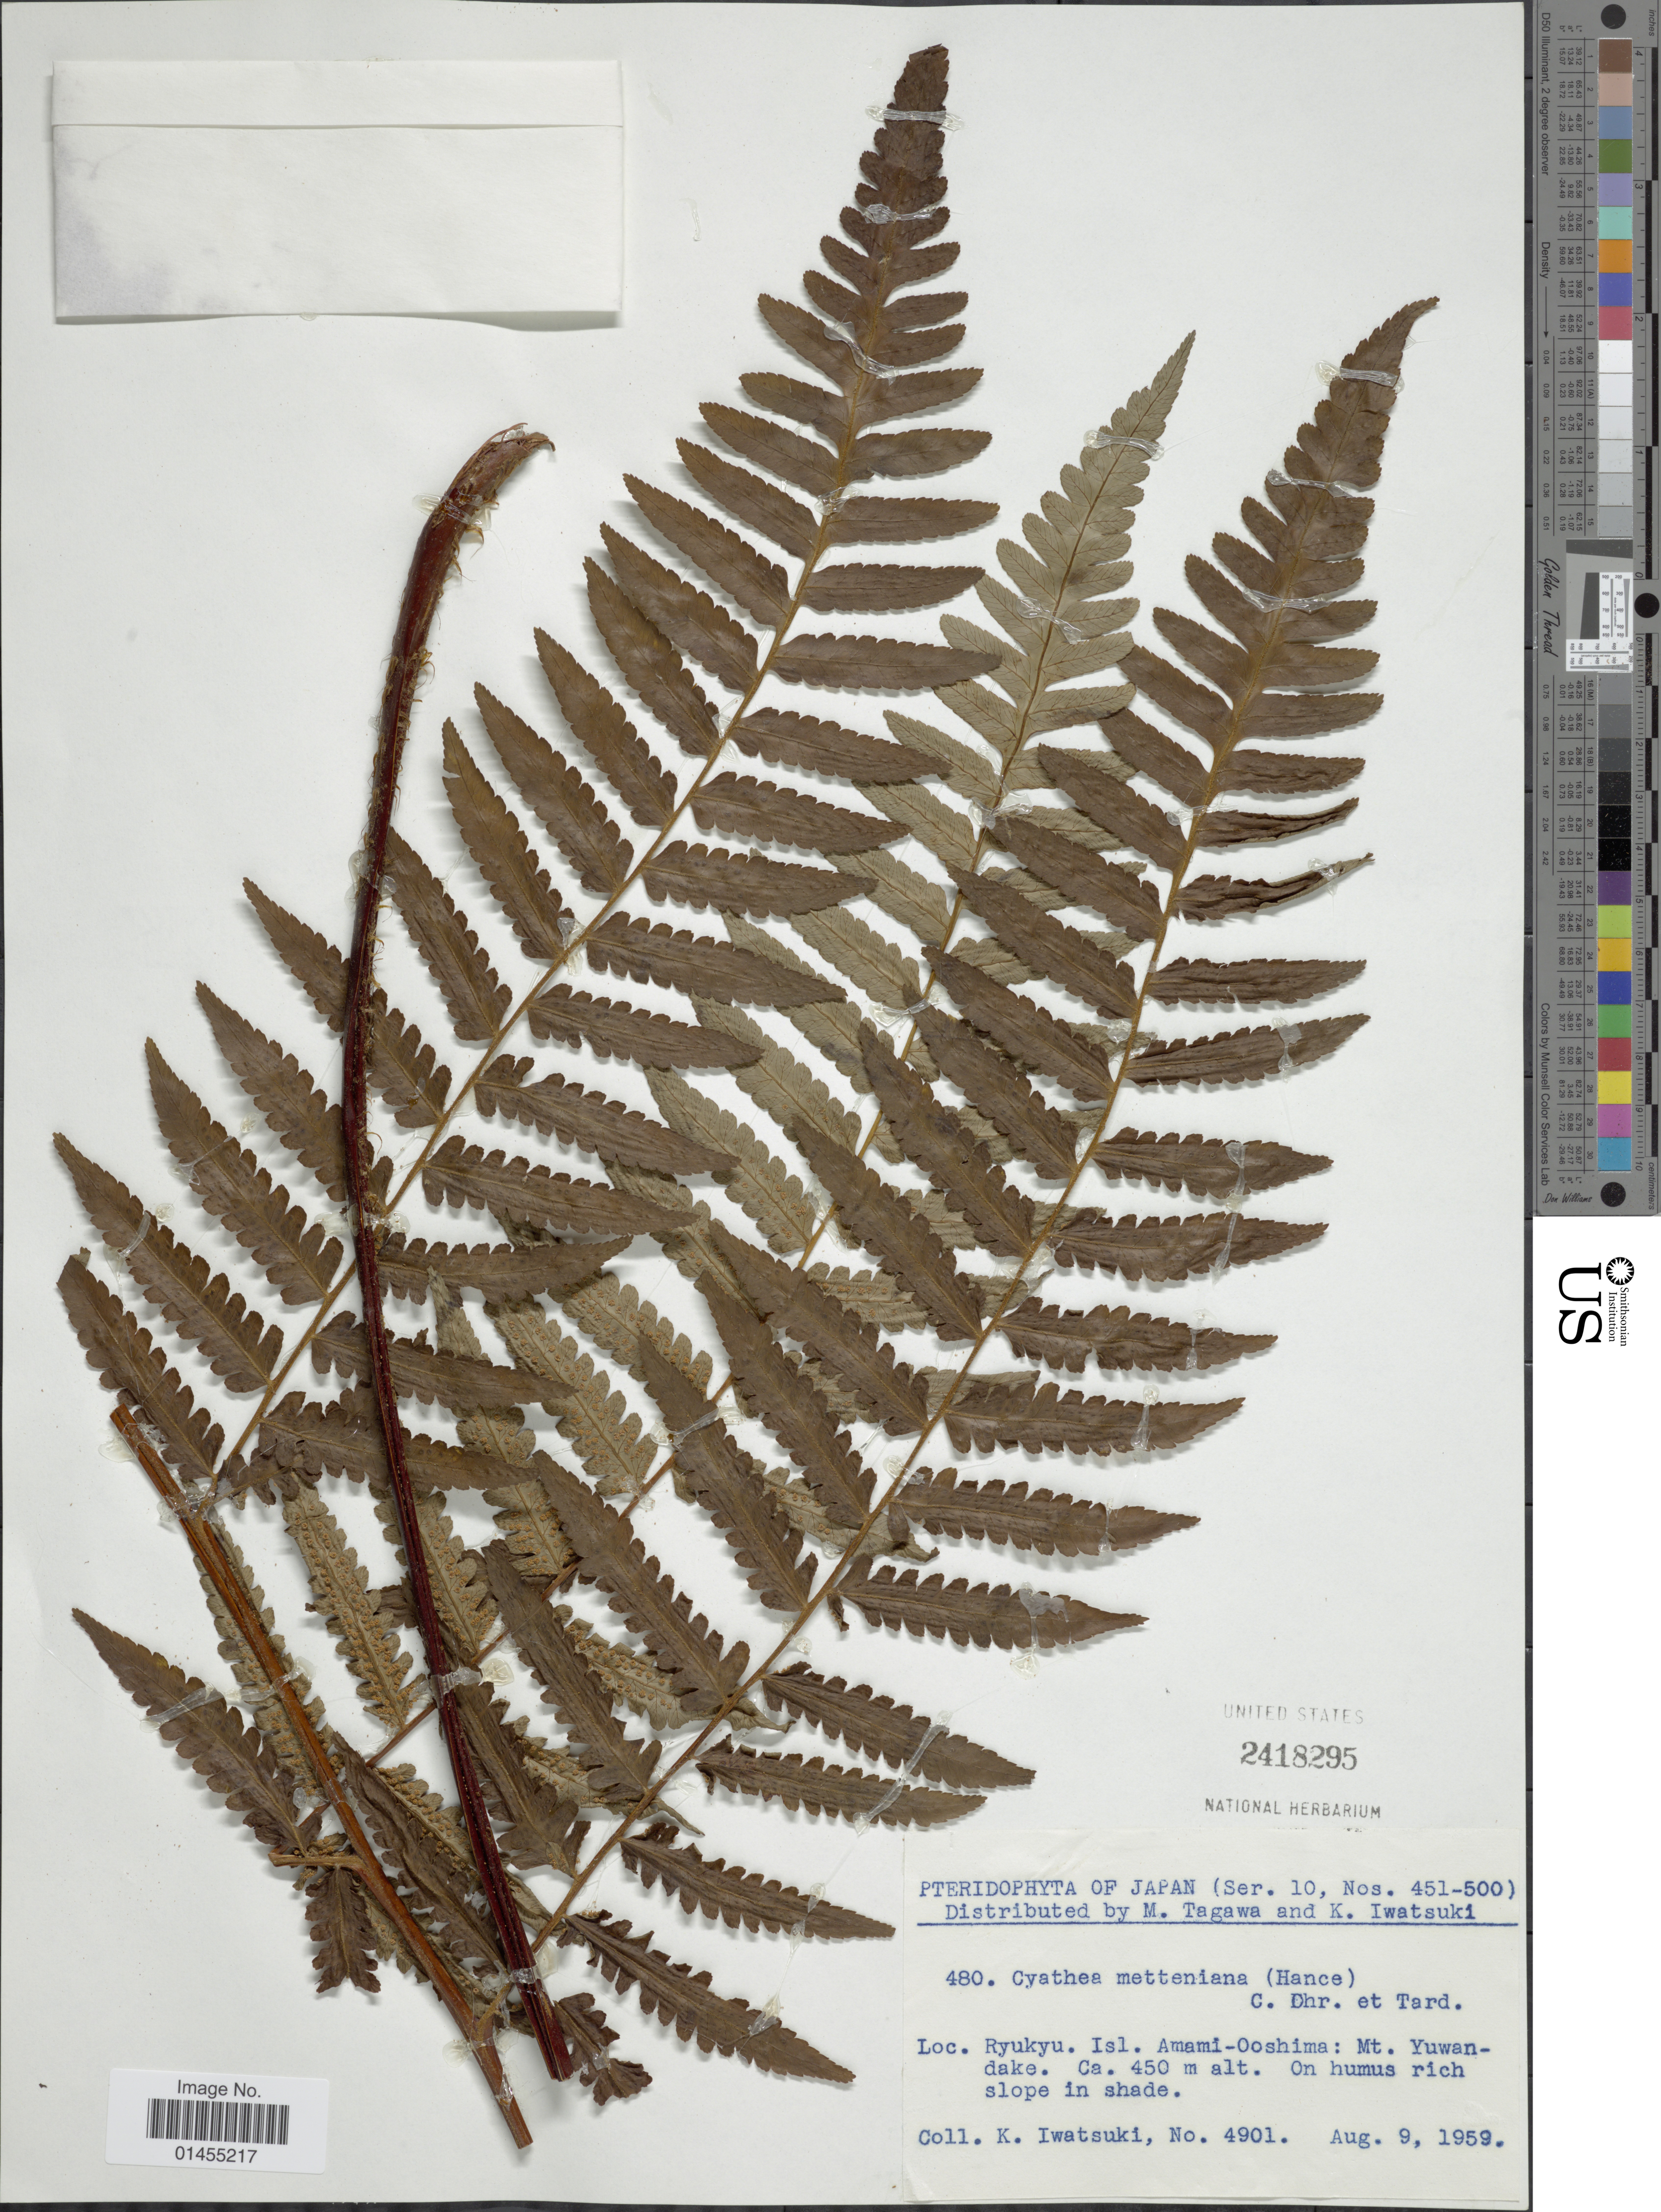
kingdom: Plantae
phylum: Tracheophyta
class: Polypodiopsida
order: Cyatheales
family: Cyatheaceae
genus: Alsophila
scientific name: Alsophila metteniana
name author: Hance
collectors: K. Iwatsuki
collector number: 4901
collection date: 1959-08-09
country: Japan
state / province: Kagosima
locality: Ryukyu. Isl. Amami-Ooshima: Mt. Yuwandake.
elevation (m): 450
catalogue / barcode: US 2418295